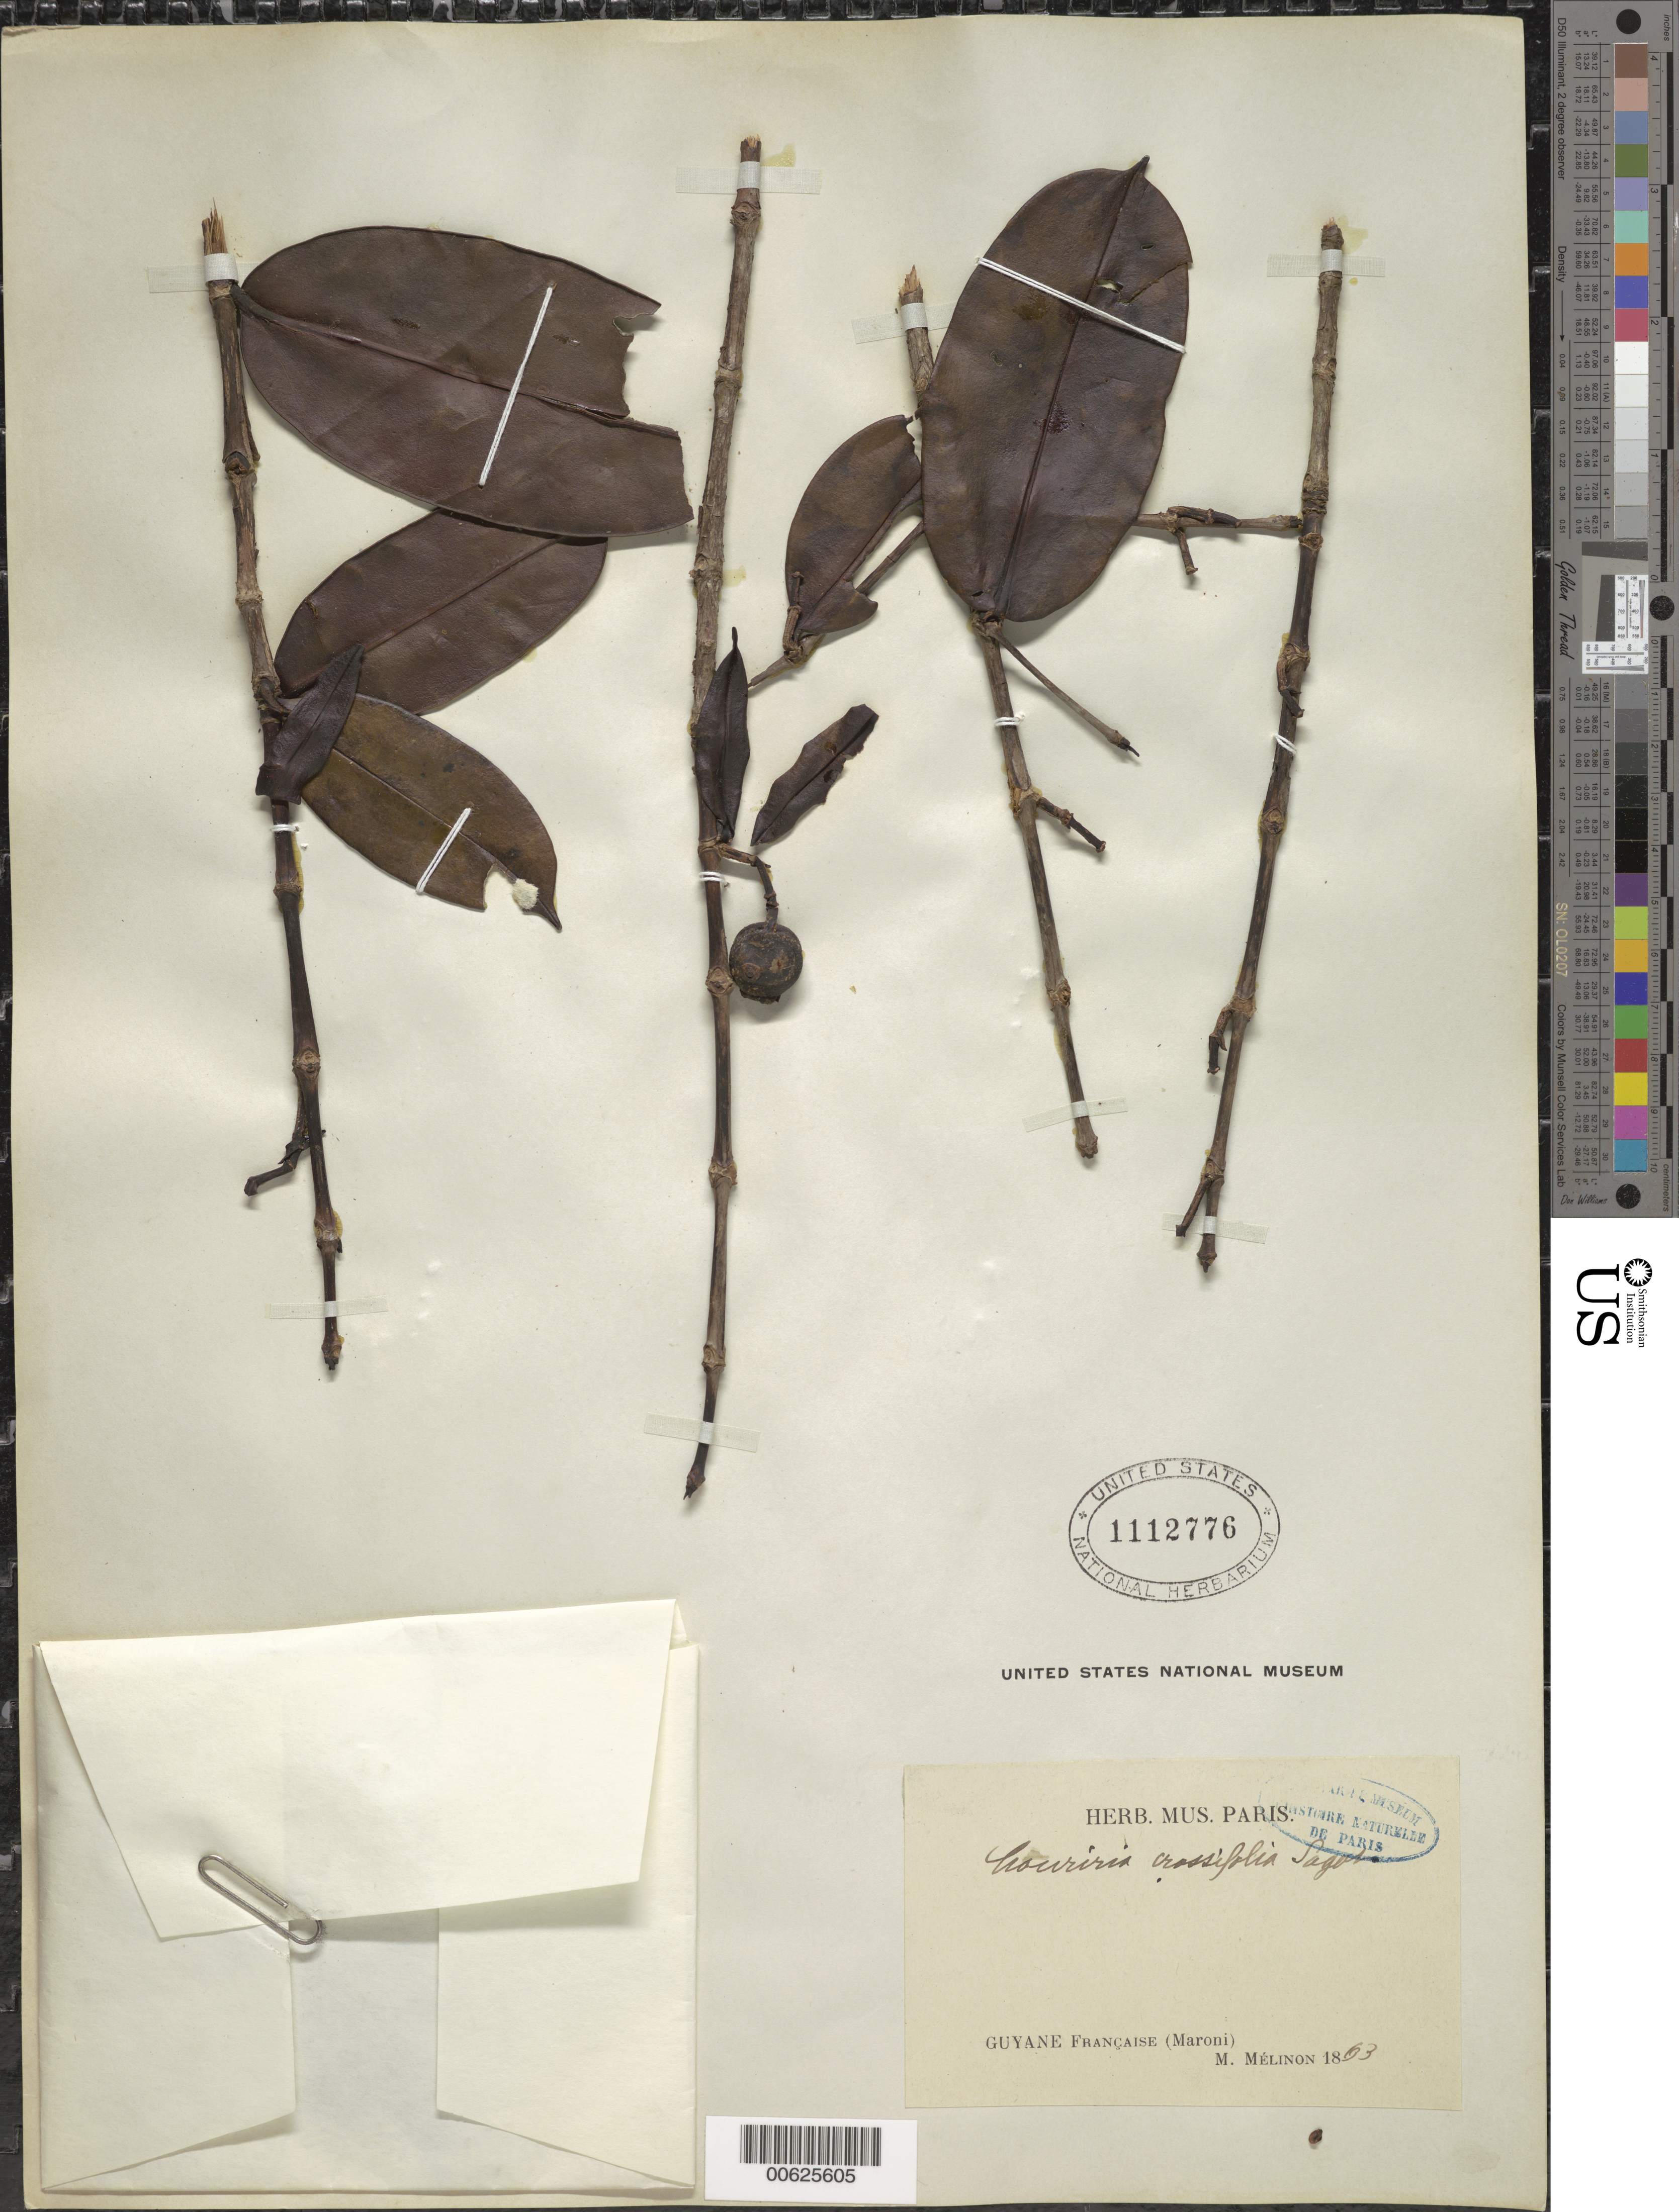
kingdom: Plantae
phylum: Tracheophyta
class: Magnoliopsida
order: Myrtales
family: Melastomataceae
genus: Mouriri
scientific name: Mouriri crassifolia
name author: Sagot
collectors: E. Mélinon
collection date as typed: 1863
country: French Guiana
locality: Maroni R.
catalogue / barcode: US 1112776